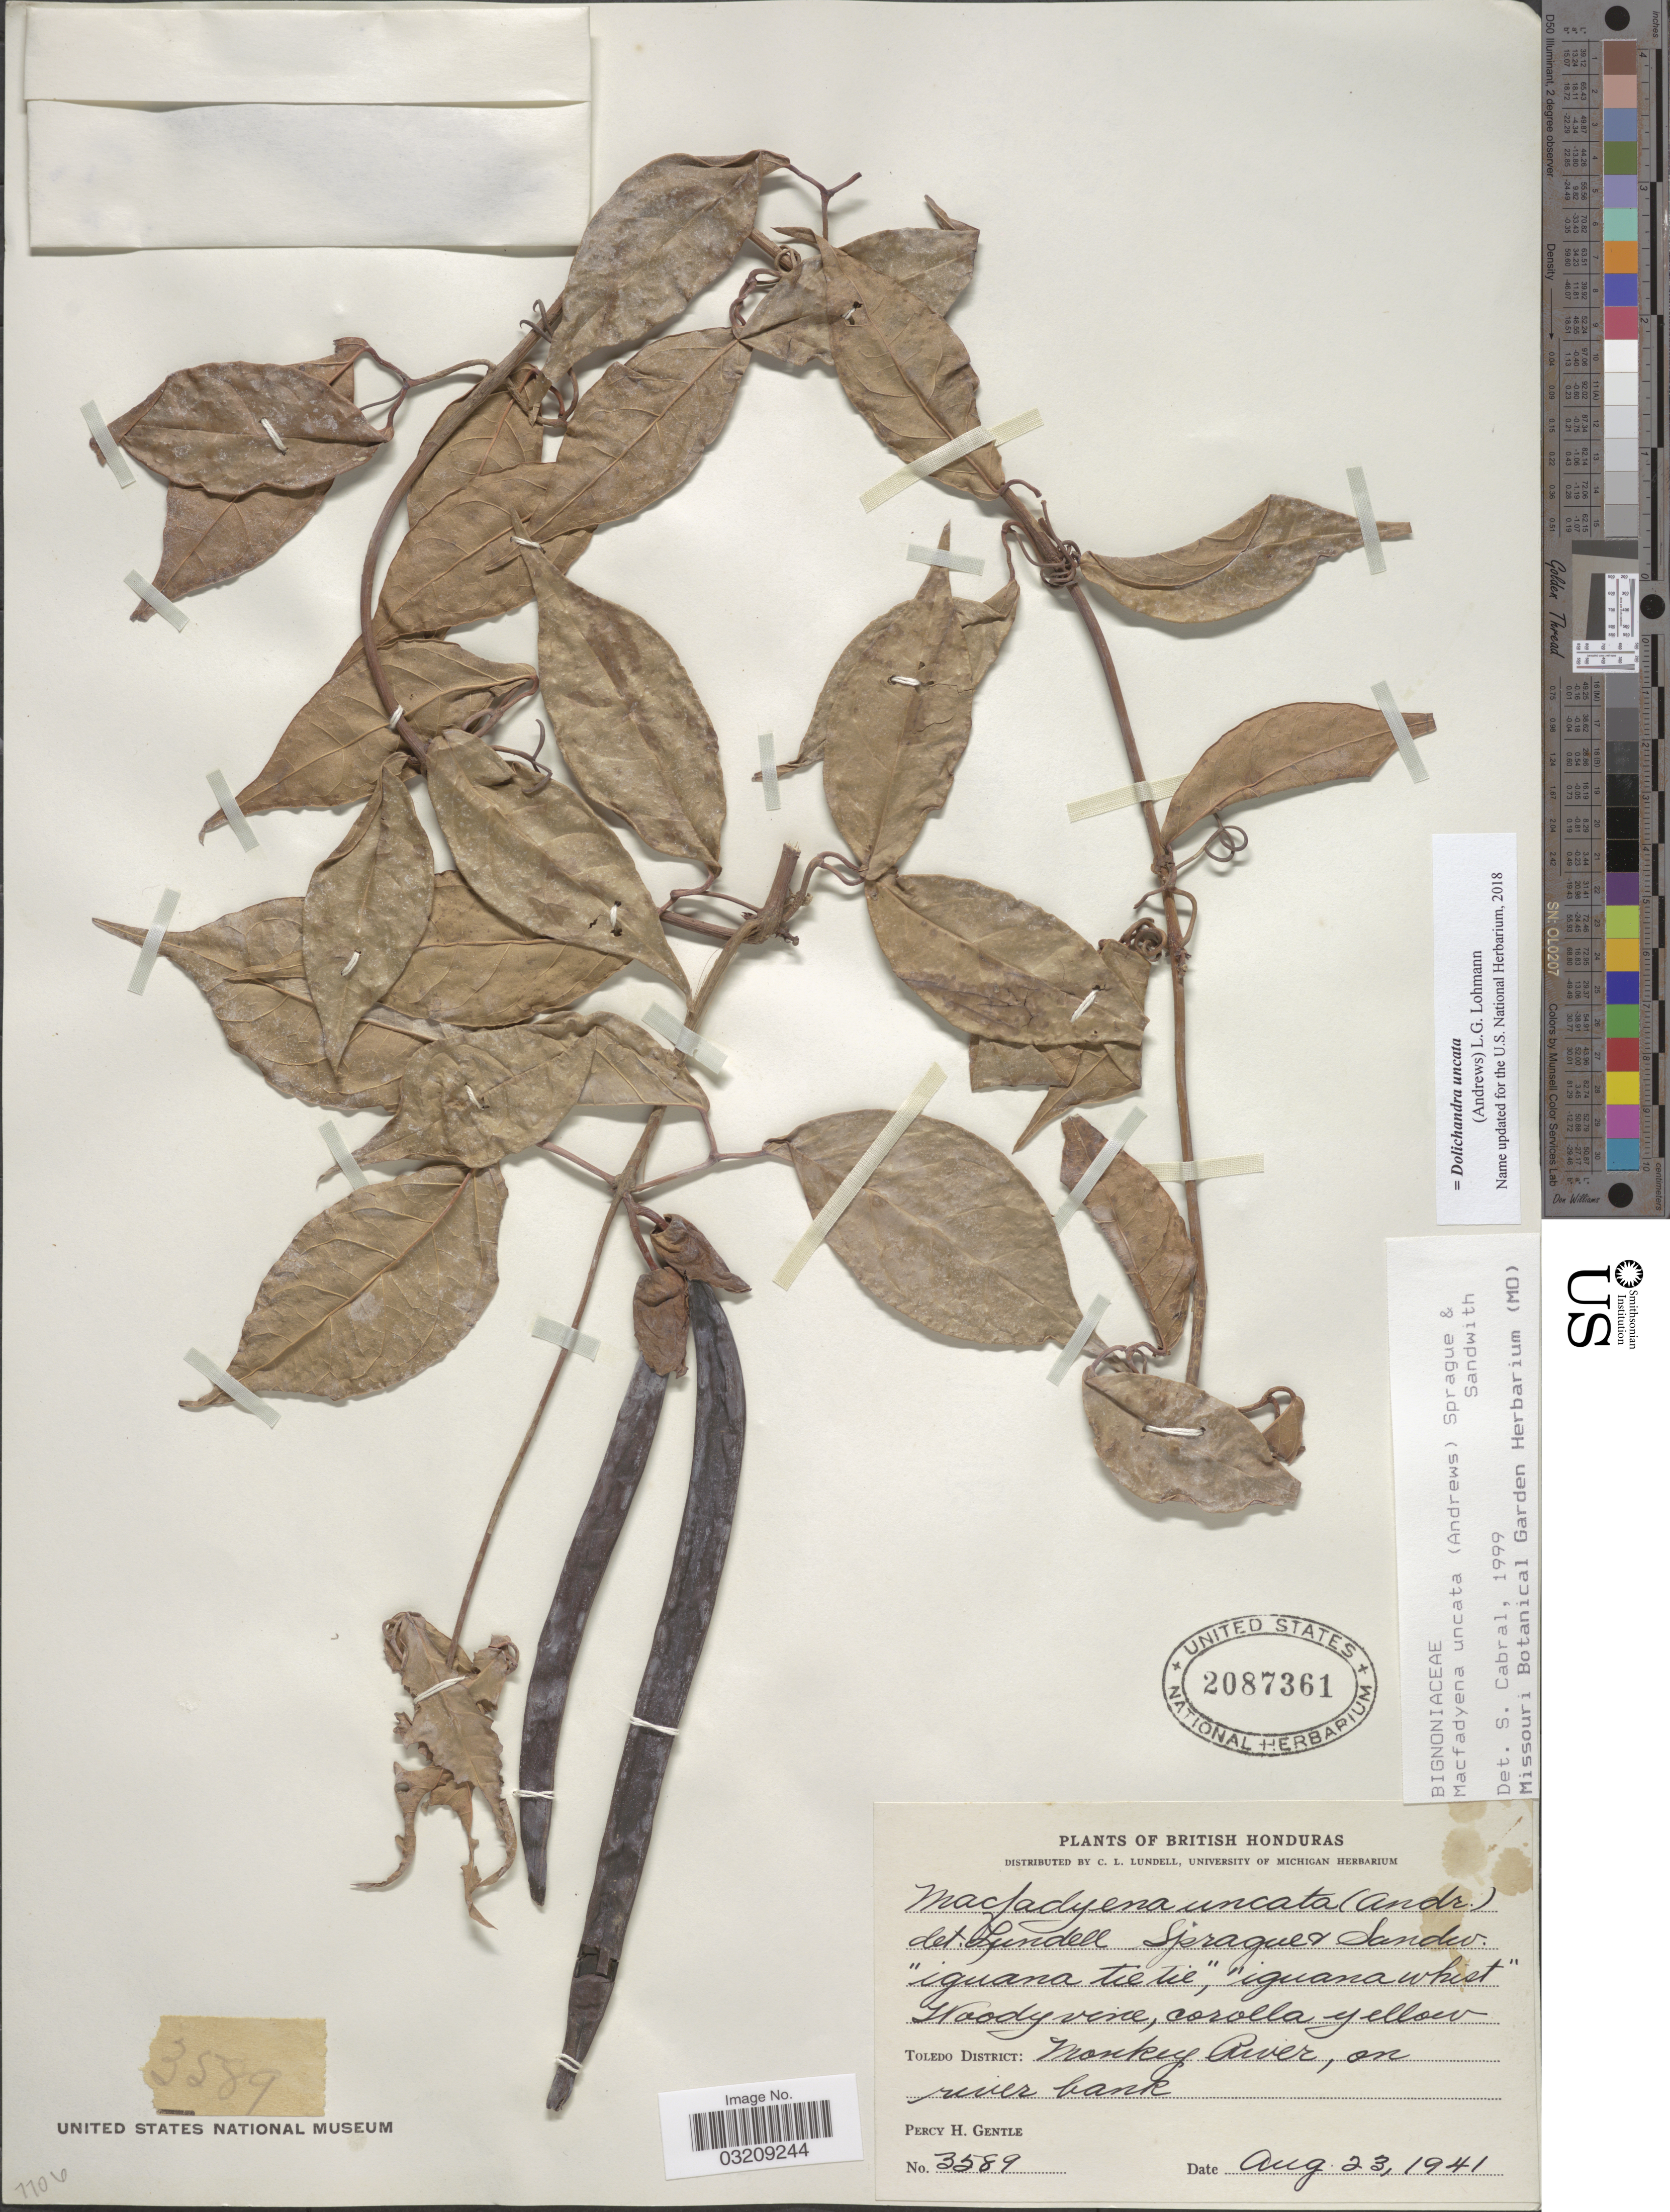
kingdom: Plantae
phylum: Tracheophyta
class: Magnoliopsida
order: Lamiales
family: Bignoniaceae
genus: Dolichandra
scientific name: Dolichandra uncata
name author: (Andrews) L.G. Lohmann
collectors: P. H. Gentle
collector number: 3589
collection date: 1941-08-23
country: Belize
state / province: Toledo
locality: British Honduras. Toledo District: Monkey River, on river bank.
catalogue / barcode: US 2087361